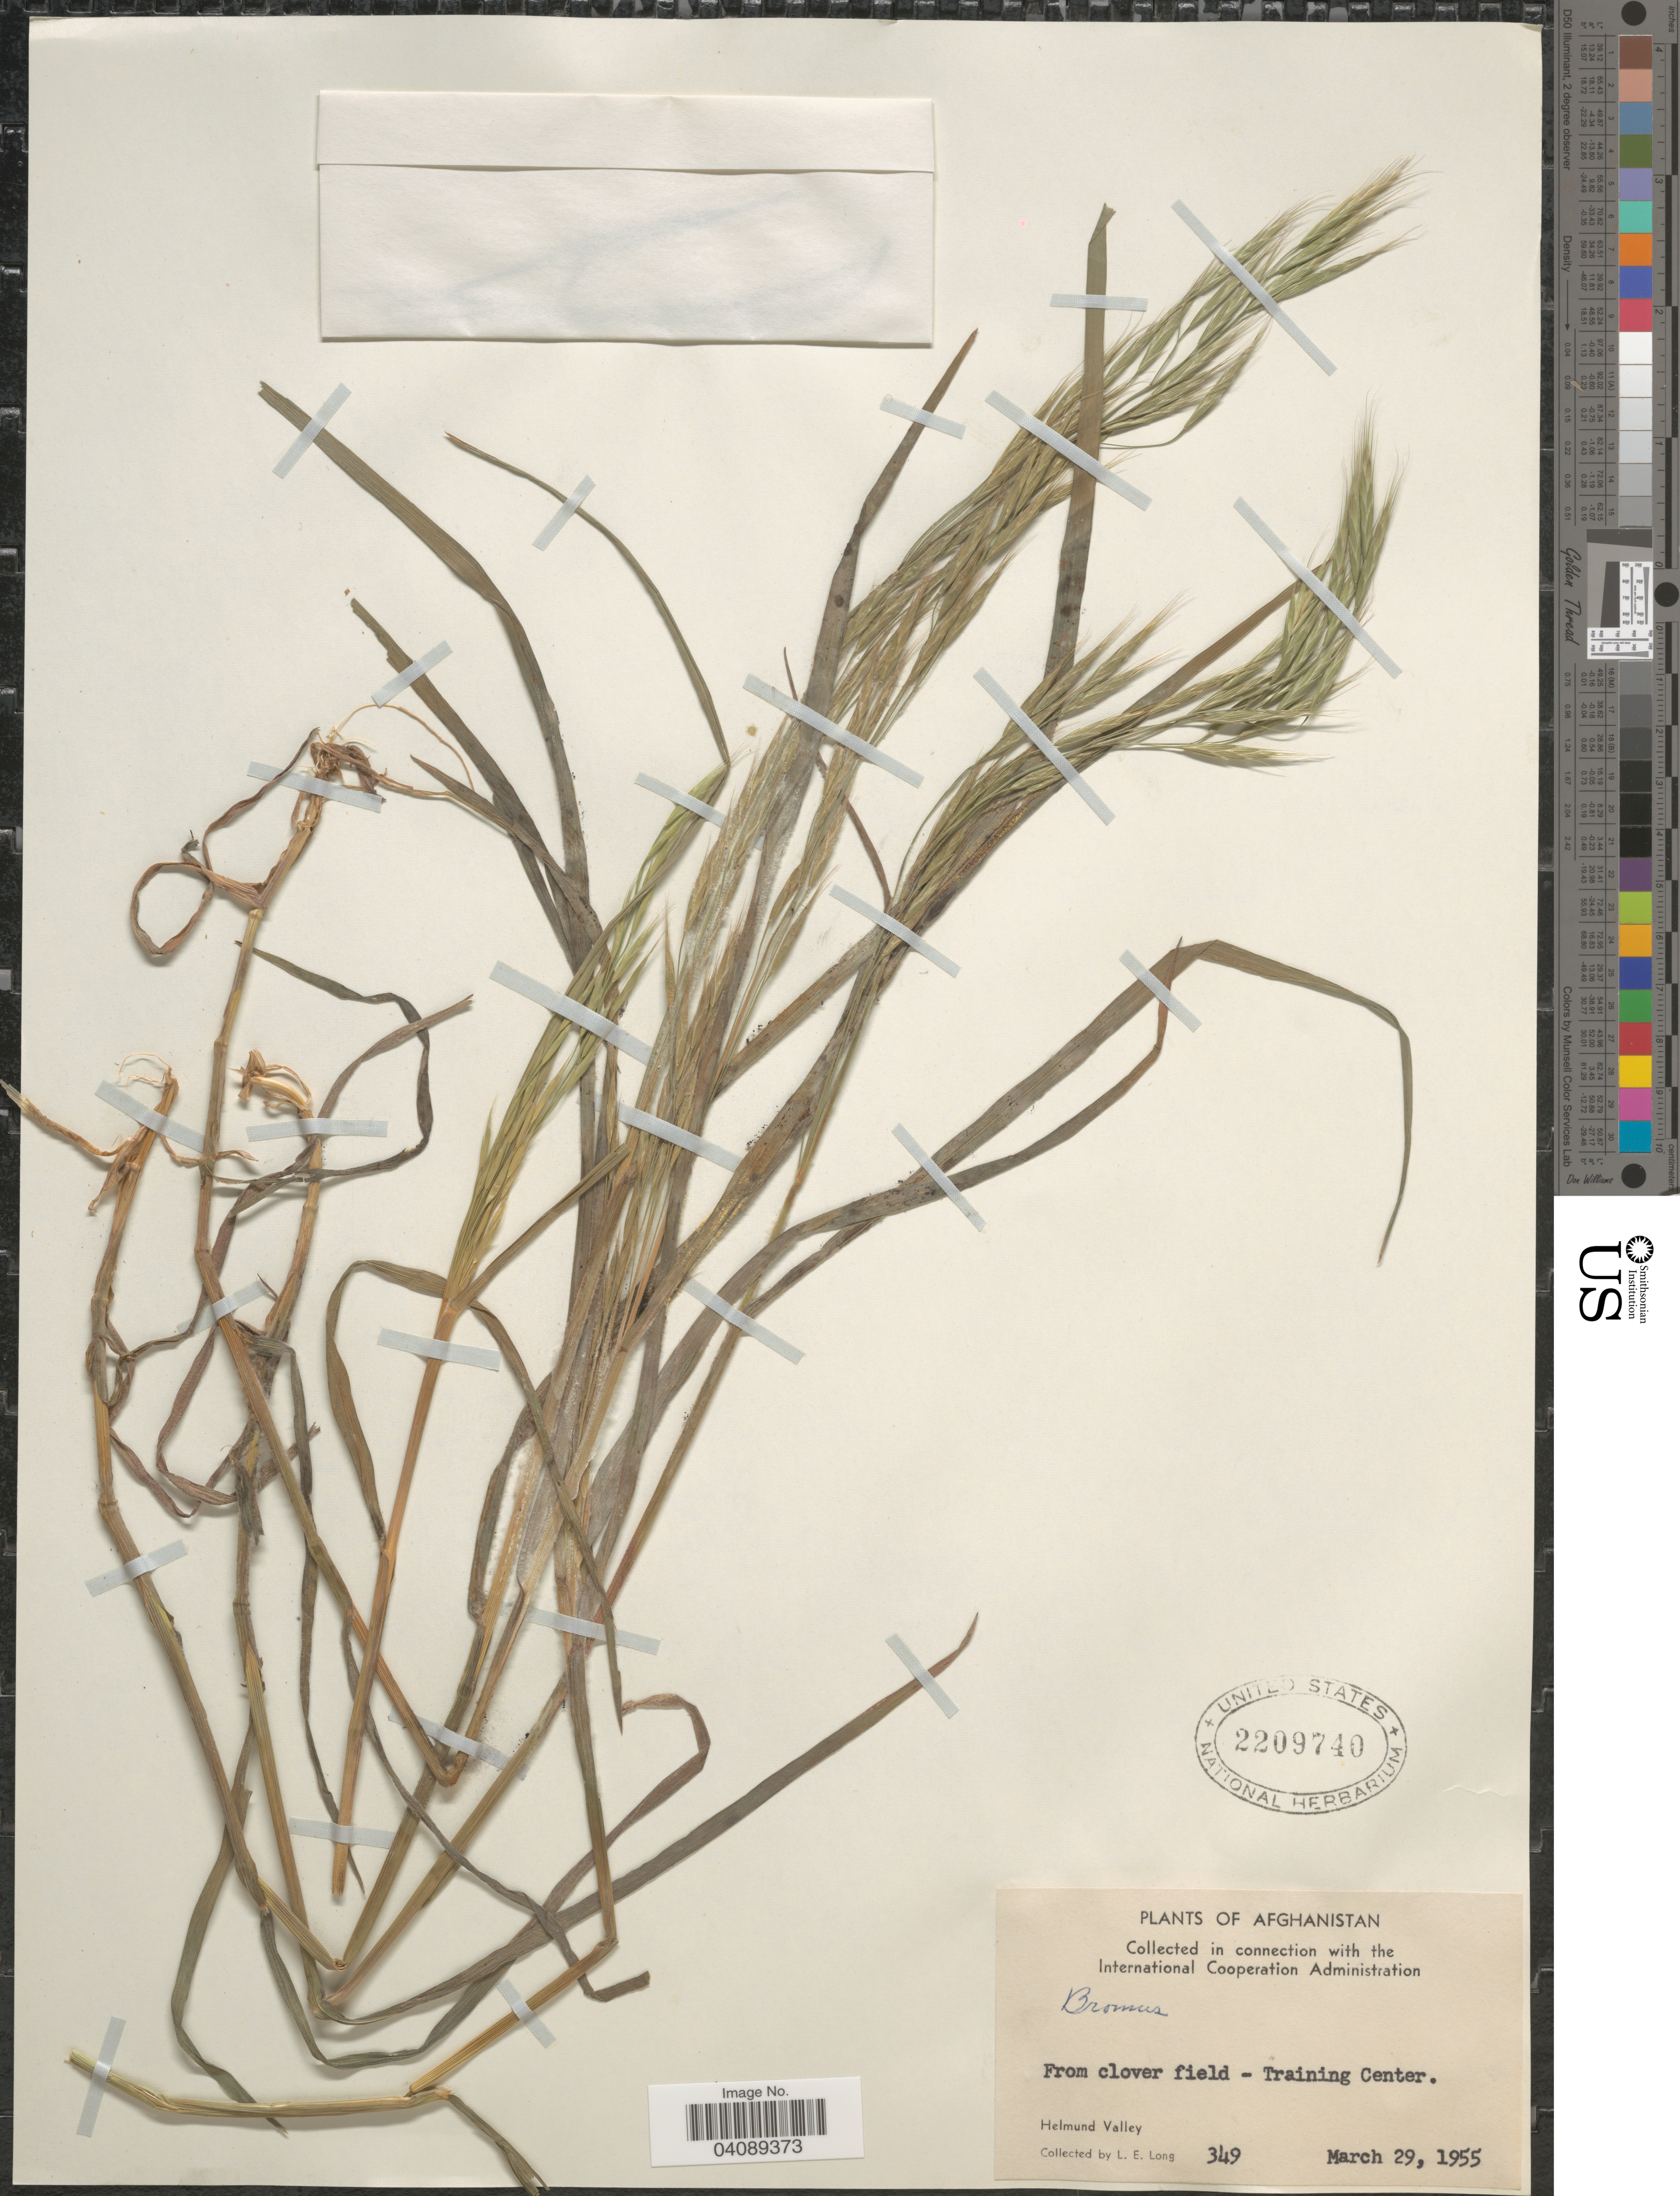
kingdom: Plantae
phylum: Tracheophyta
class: Liliopsida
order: Poales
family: Poaceae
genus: Bromus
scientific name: Bromus sp.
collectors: L. E. Long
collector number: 349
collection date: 1955-03-29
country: Afghanistan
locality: From clover field - Training Center. Helmund Valley.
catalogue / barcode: US 2209740